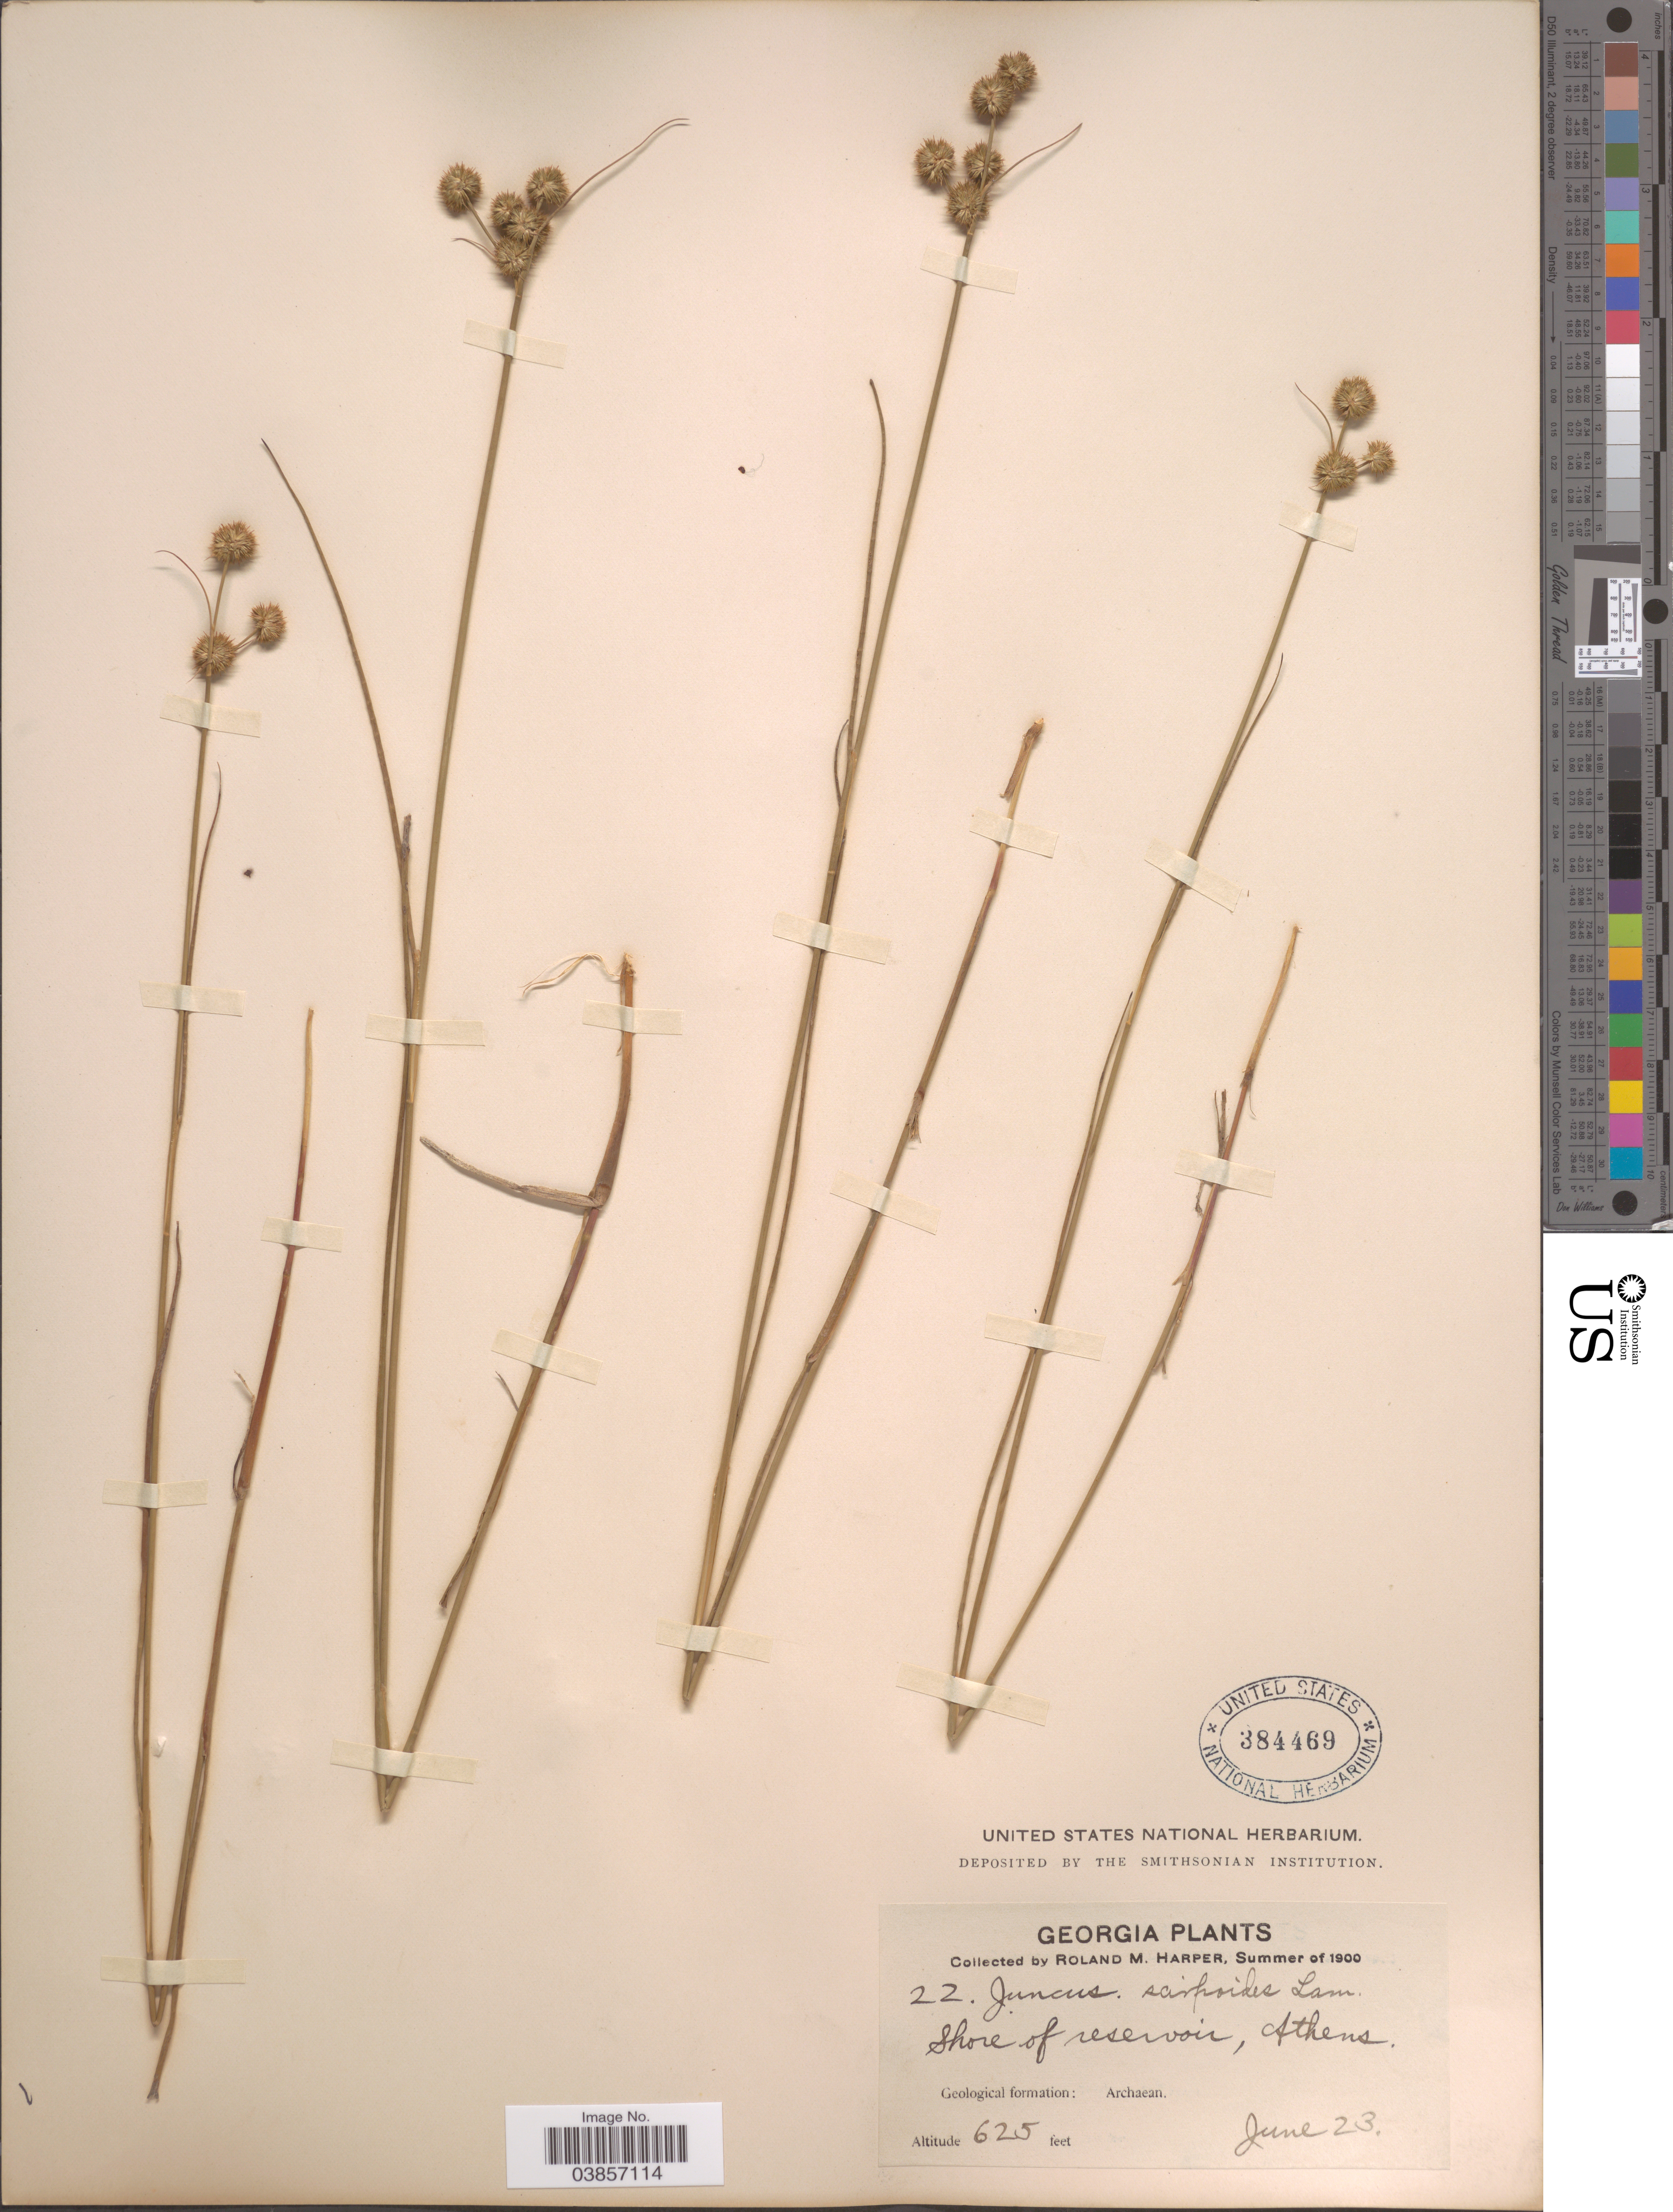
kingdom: Plantae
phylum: Tracheophyta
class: Liliopsida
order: Poales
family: Juncaceae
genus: Juncus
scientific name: Juncus scirpoides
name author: Lam.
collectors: R. M. Harper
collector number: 22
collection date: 1900-06-23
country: United States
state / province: Georgia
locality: Shore of reservoir, Athens. Geological formation: Archaean.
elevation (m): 190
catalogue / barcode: US 384469